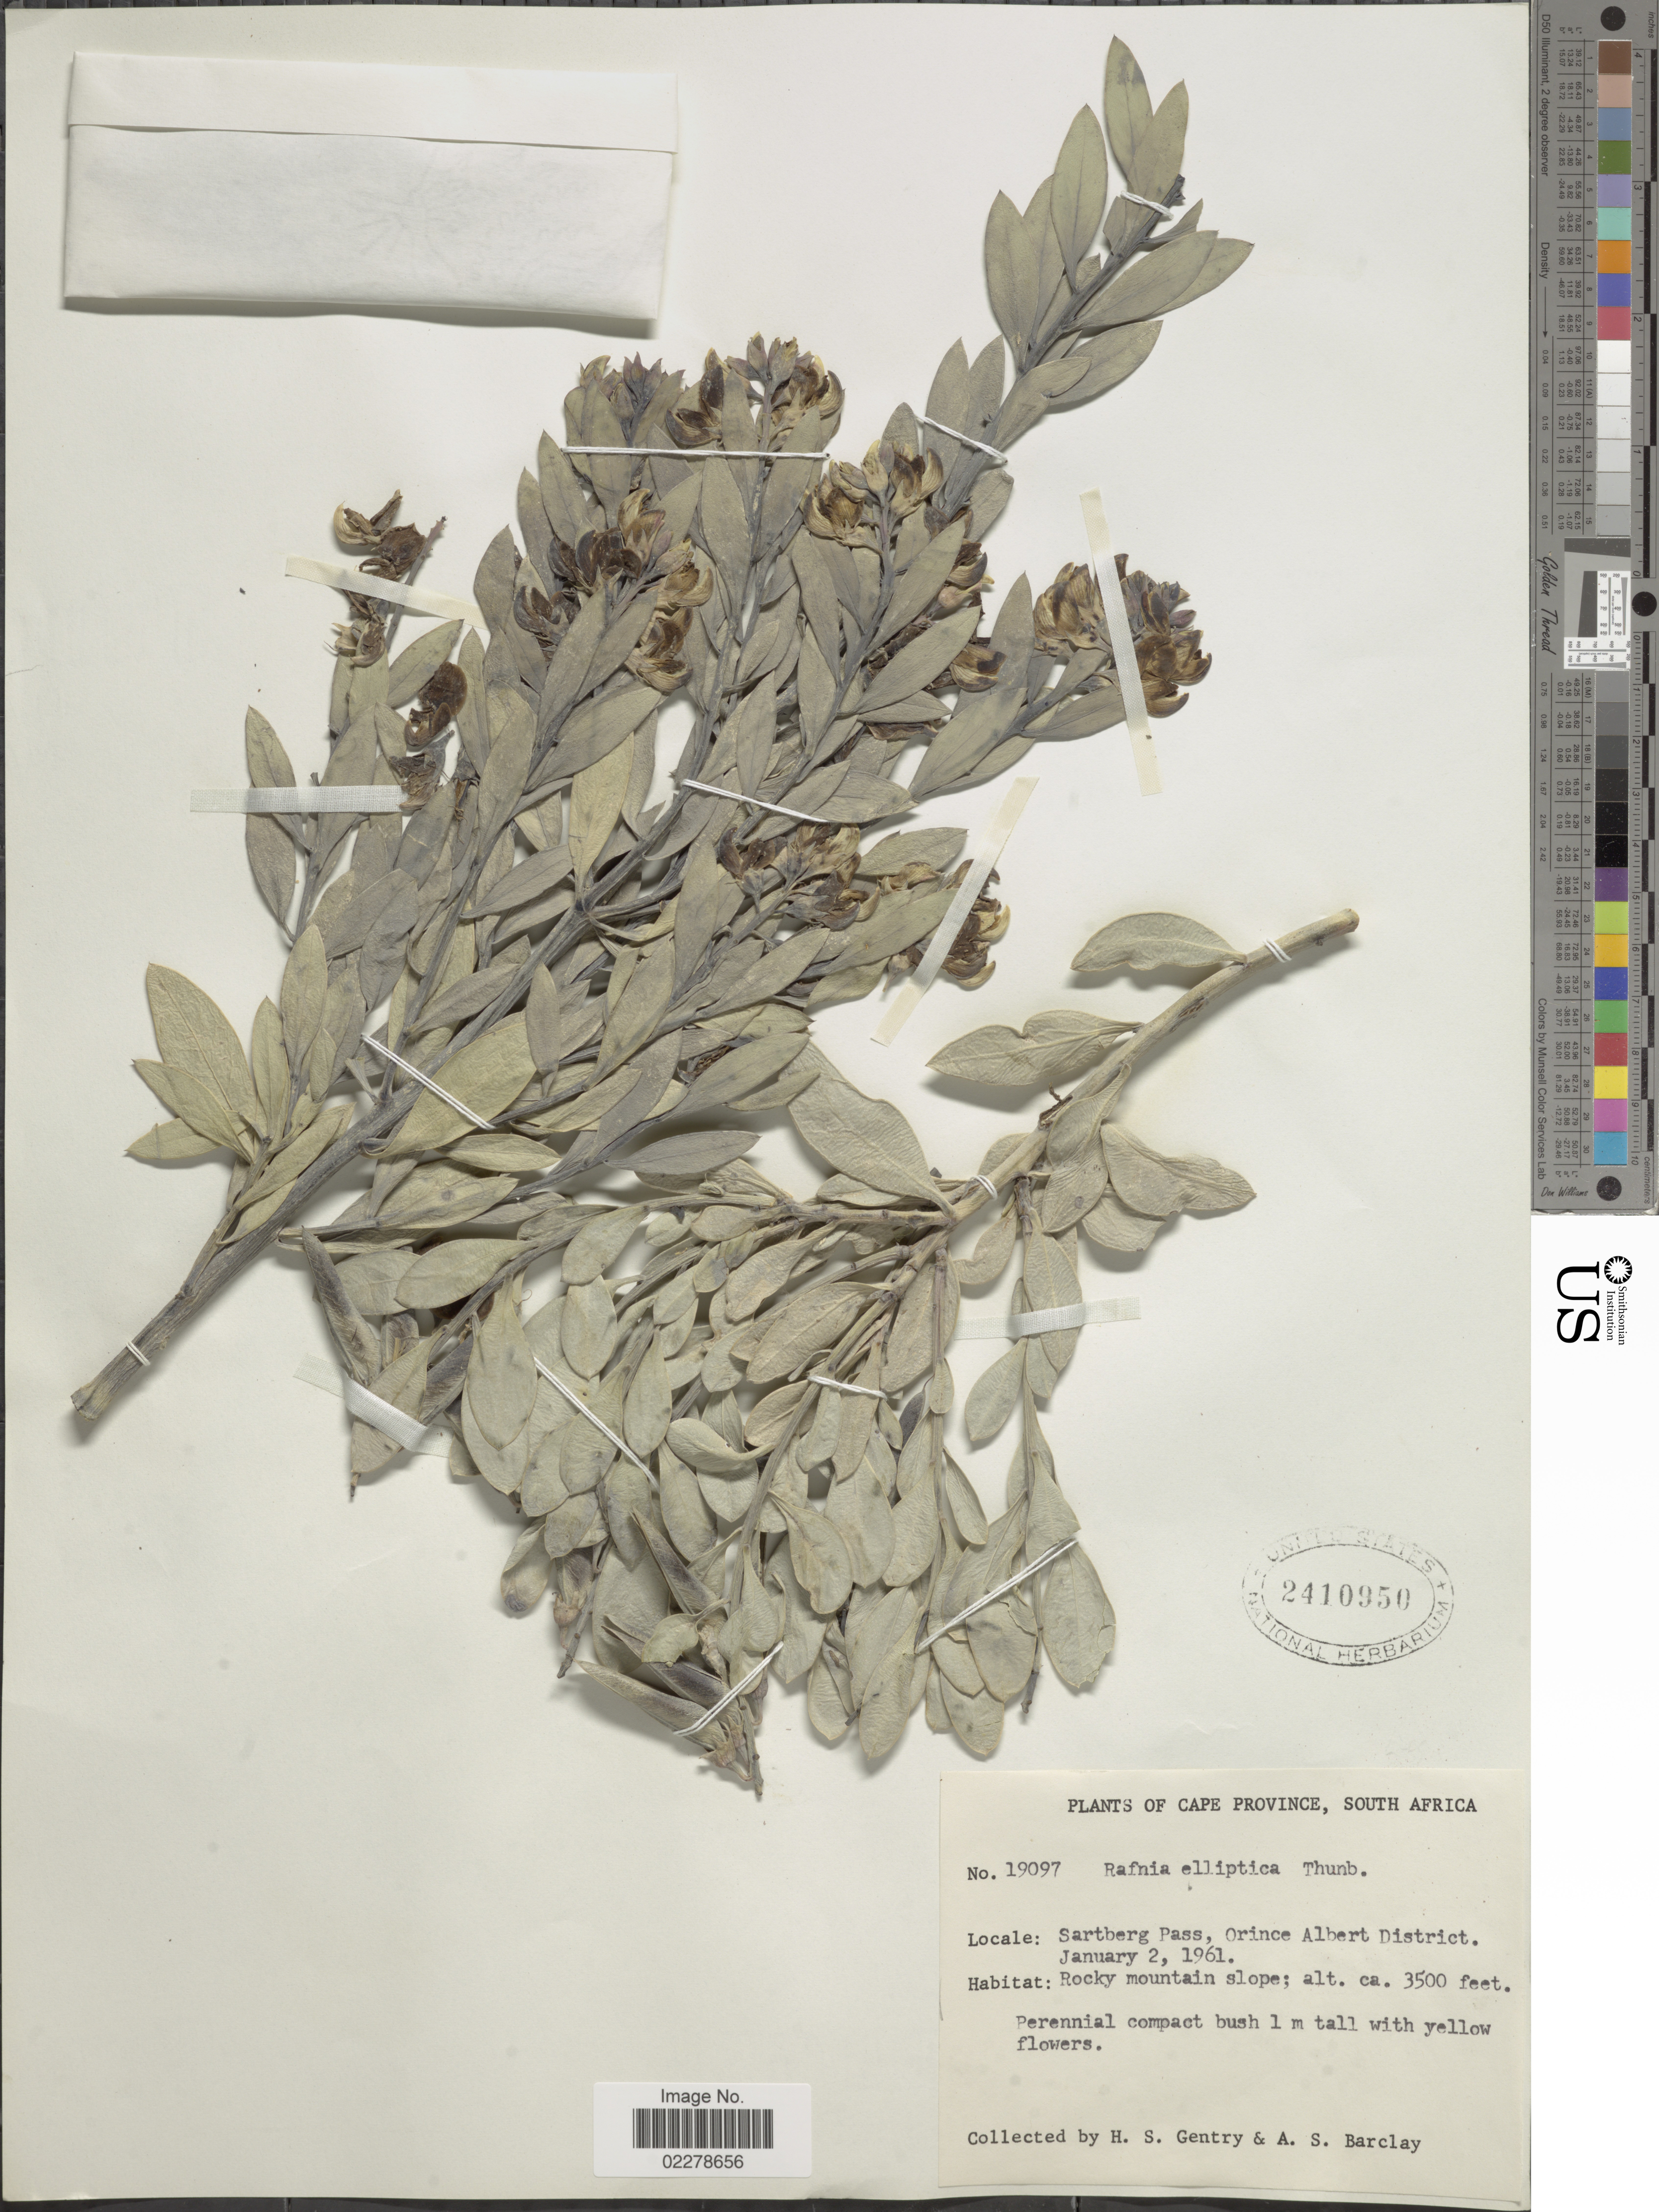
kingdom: Plantae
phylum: Tracheophyta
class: Magnoliopsida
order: Fabales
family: Fabaceae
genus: Rafnia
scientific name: Rafnia elliptica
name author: Thunb.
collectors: H. S. Gentry & A. S. Barclay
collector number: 19097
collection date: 1961-01-02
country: South Africa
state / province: Western Cape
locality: Sartberg Pass, Orince Albert Dsitrict.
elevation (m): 1067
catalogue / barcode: US 2410950